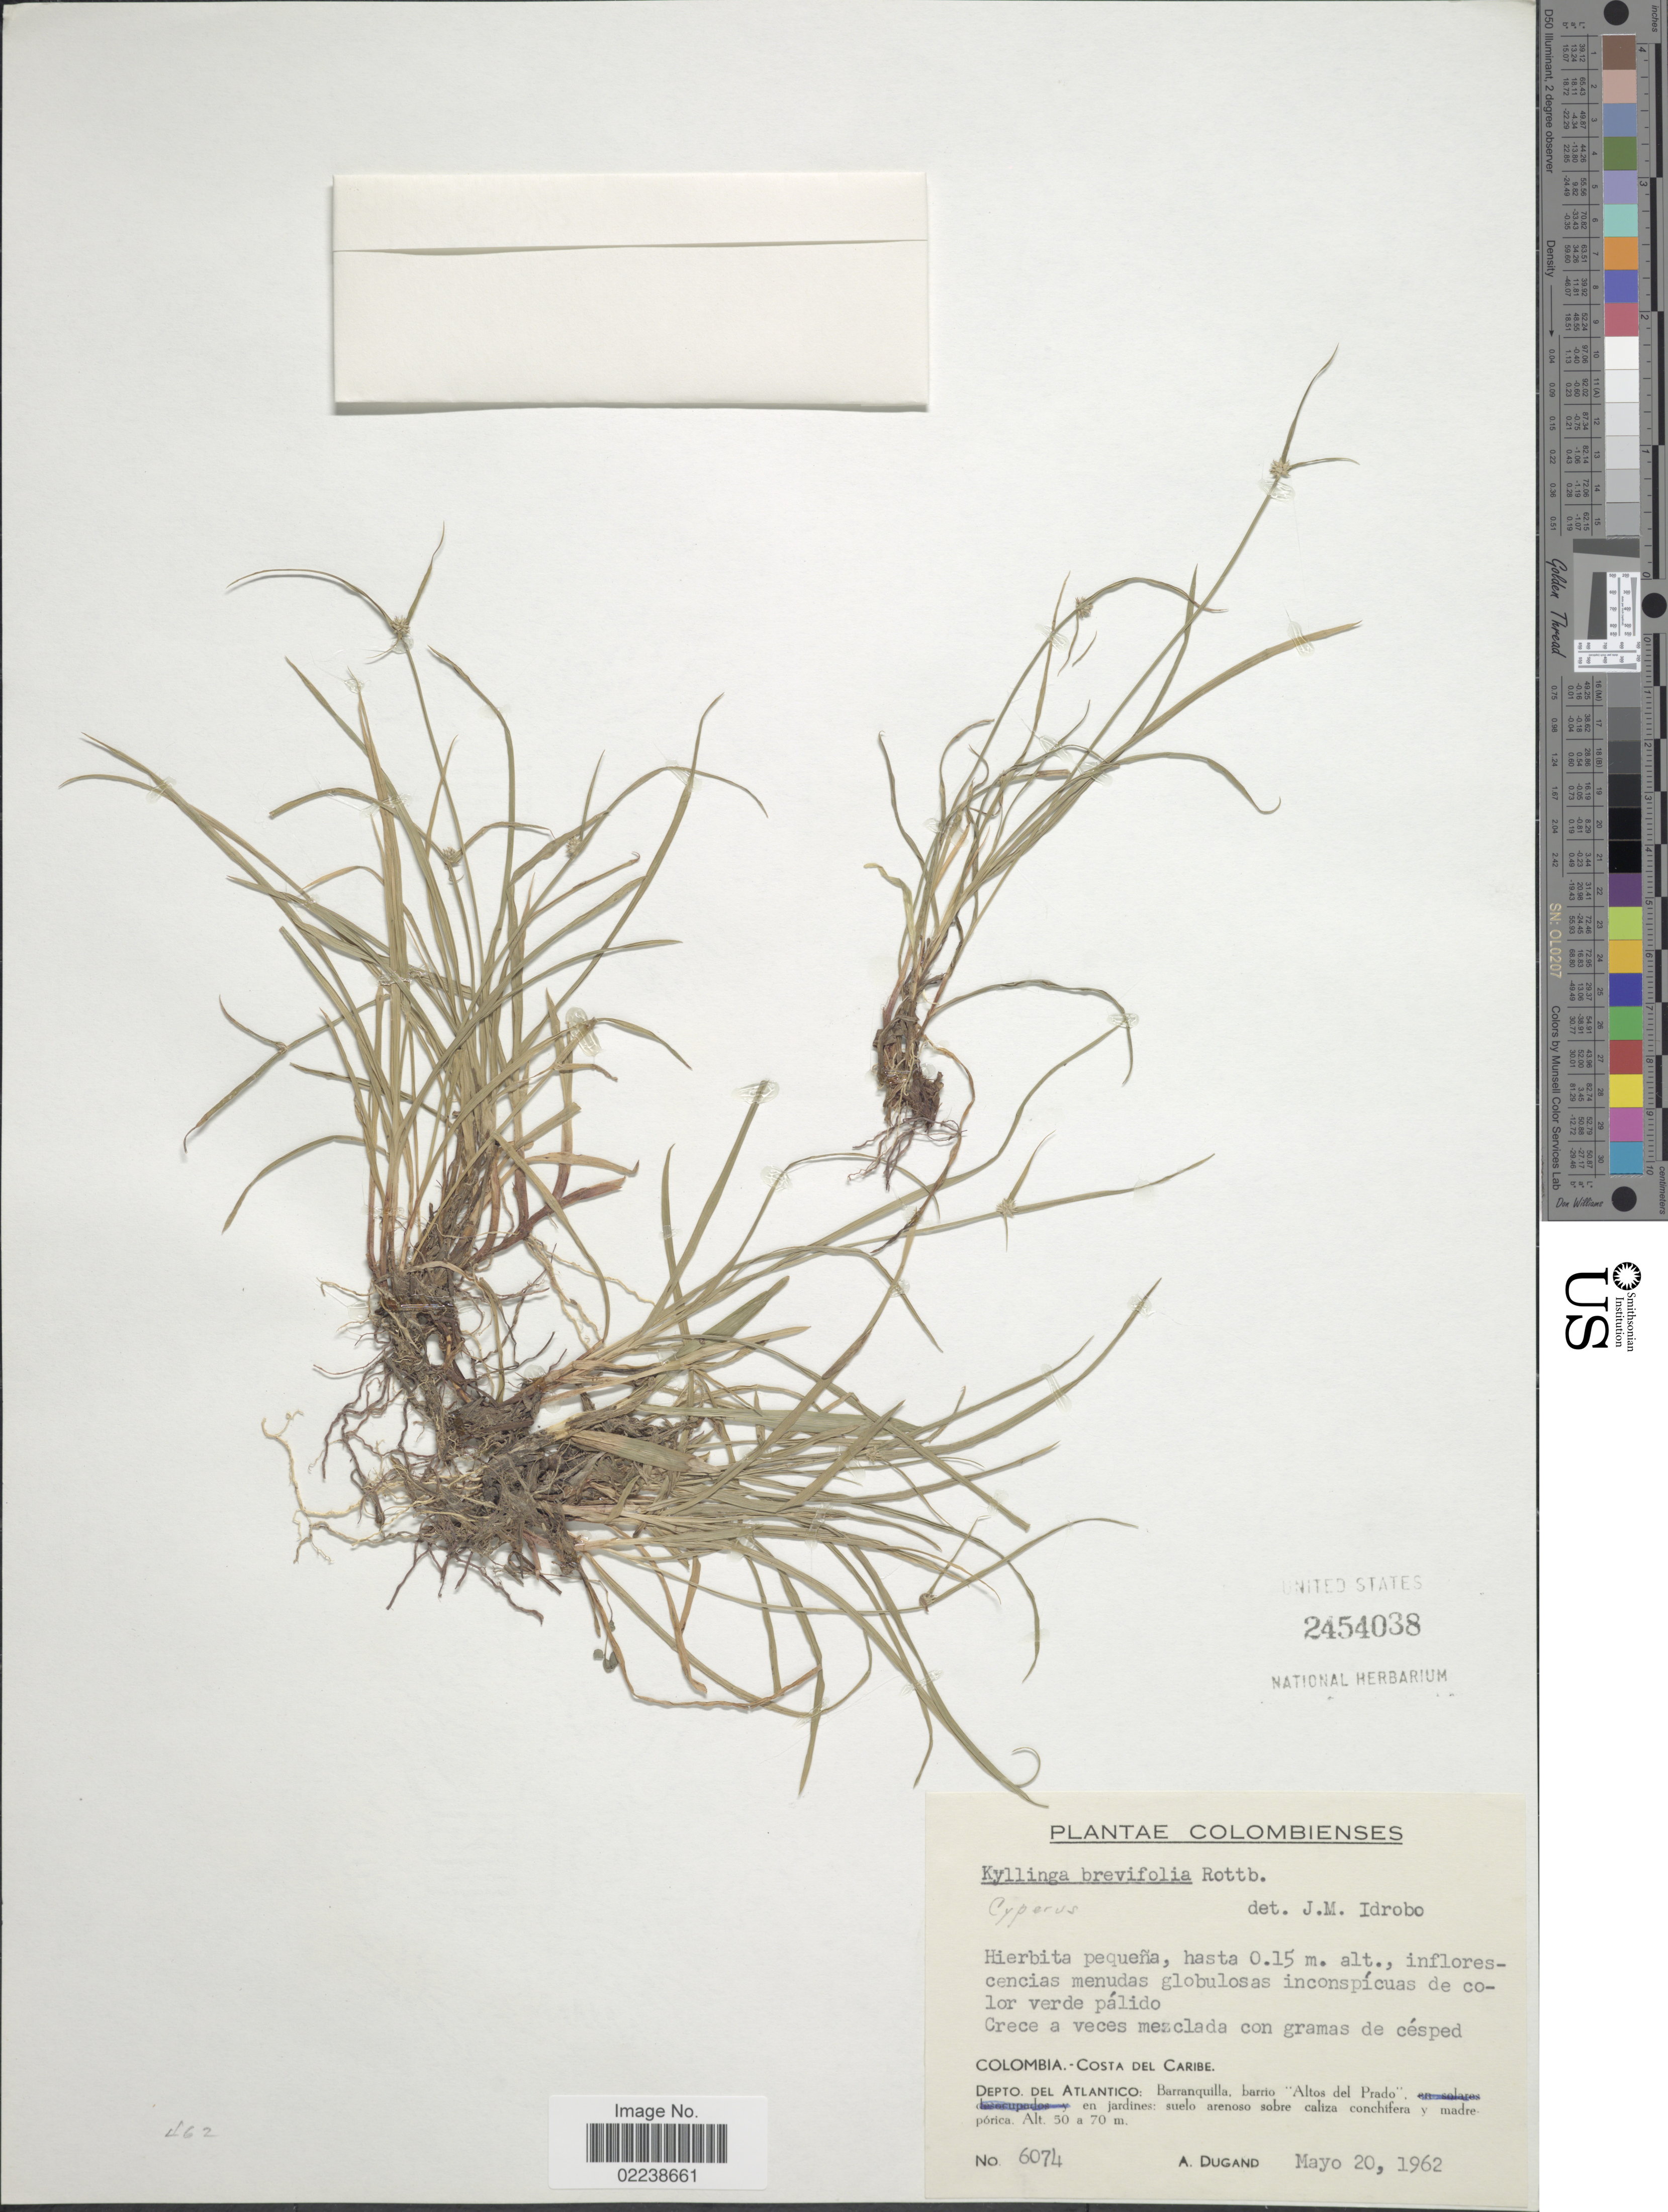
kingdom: Plantae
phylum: Tracheophyta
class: Liliopsida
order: Poales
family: Cyperaceae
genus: Cyperus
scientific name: Cyperus brevifolius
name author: (Rottb.) Hassk.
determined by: Strong, M. T., (US), Smithsonian Institution - National Museum of Natural History (UNITED STATES)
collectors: A. Dugand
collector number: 6074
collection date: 1962-05-20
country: Colombia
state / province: Atlántico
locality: Costa del Caribe, Barranquilla, barrio "Altos del Prado" en jardines: suelo arenoso sobre caliza conchifera y madreporica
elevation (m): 50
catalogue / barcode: US 2454038